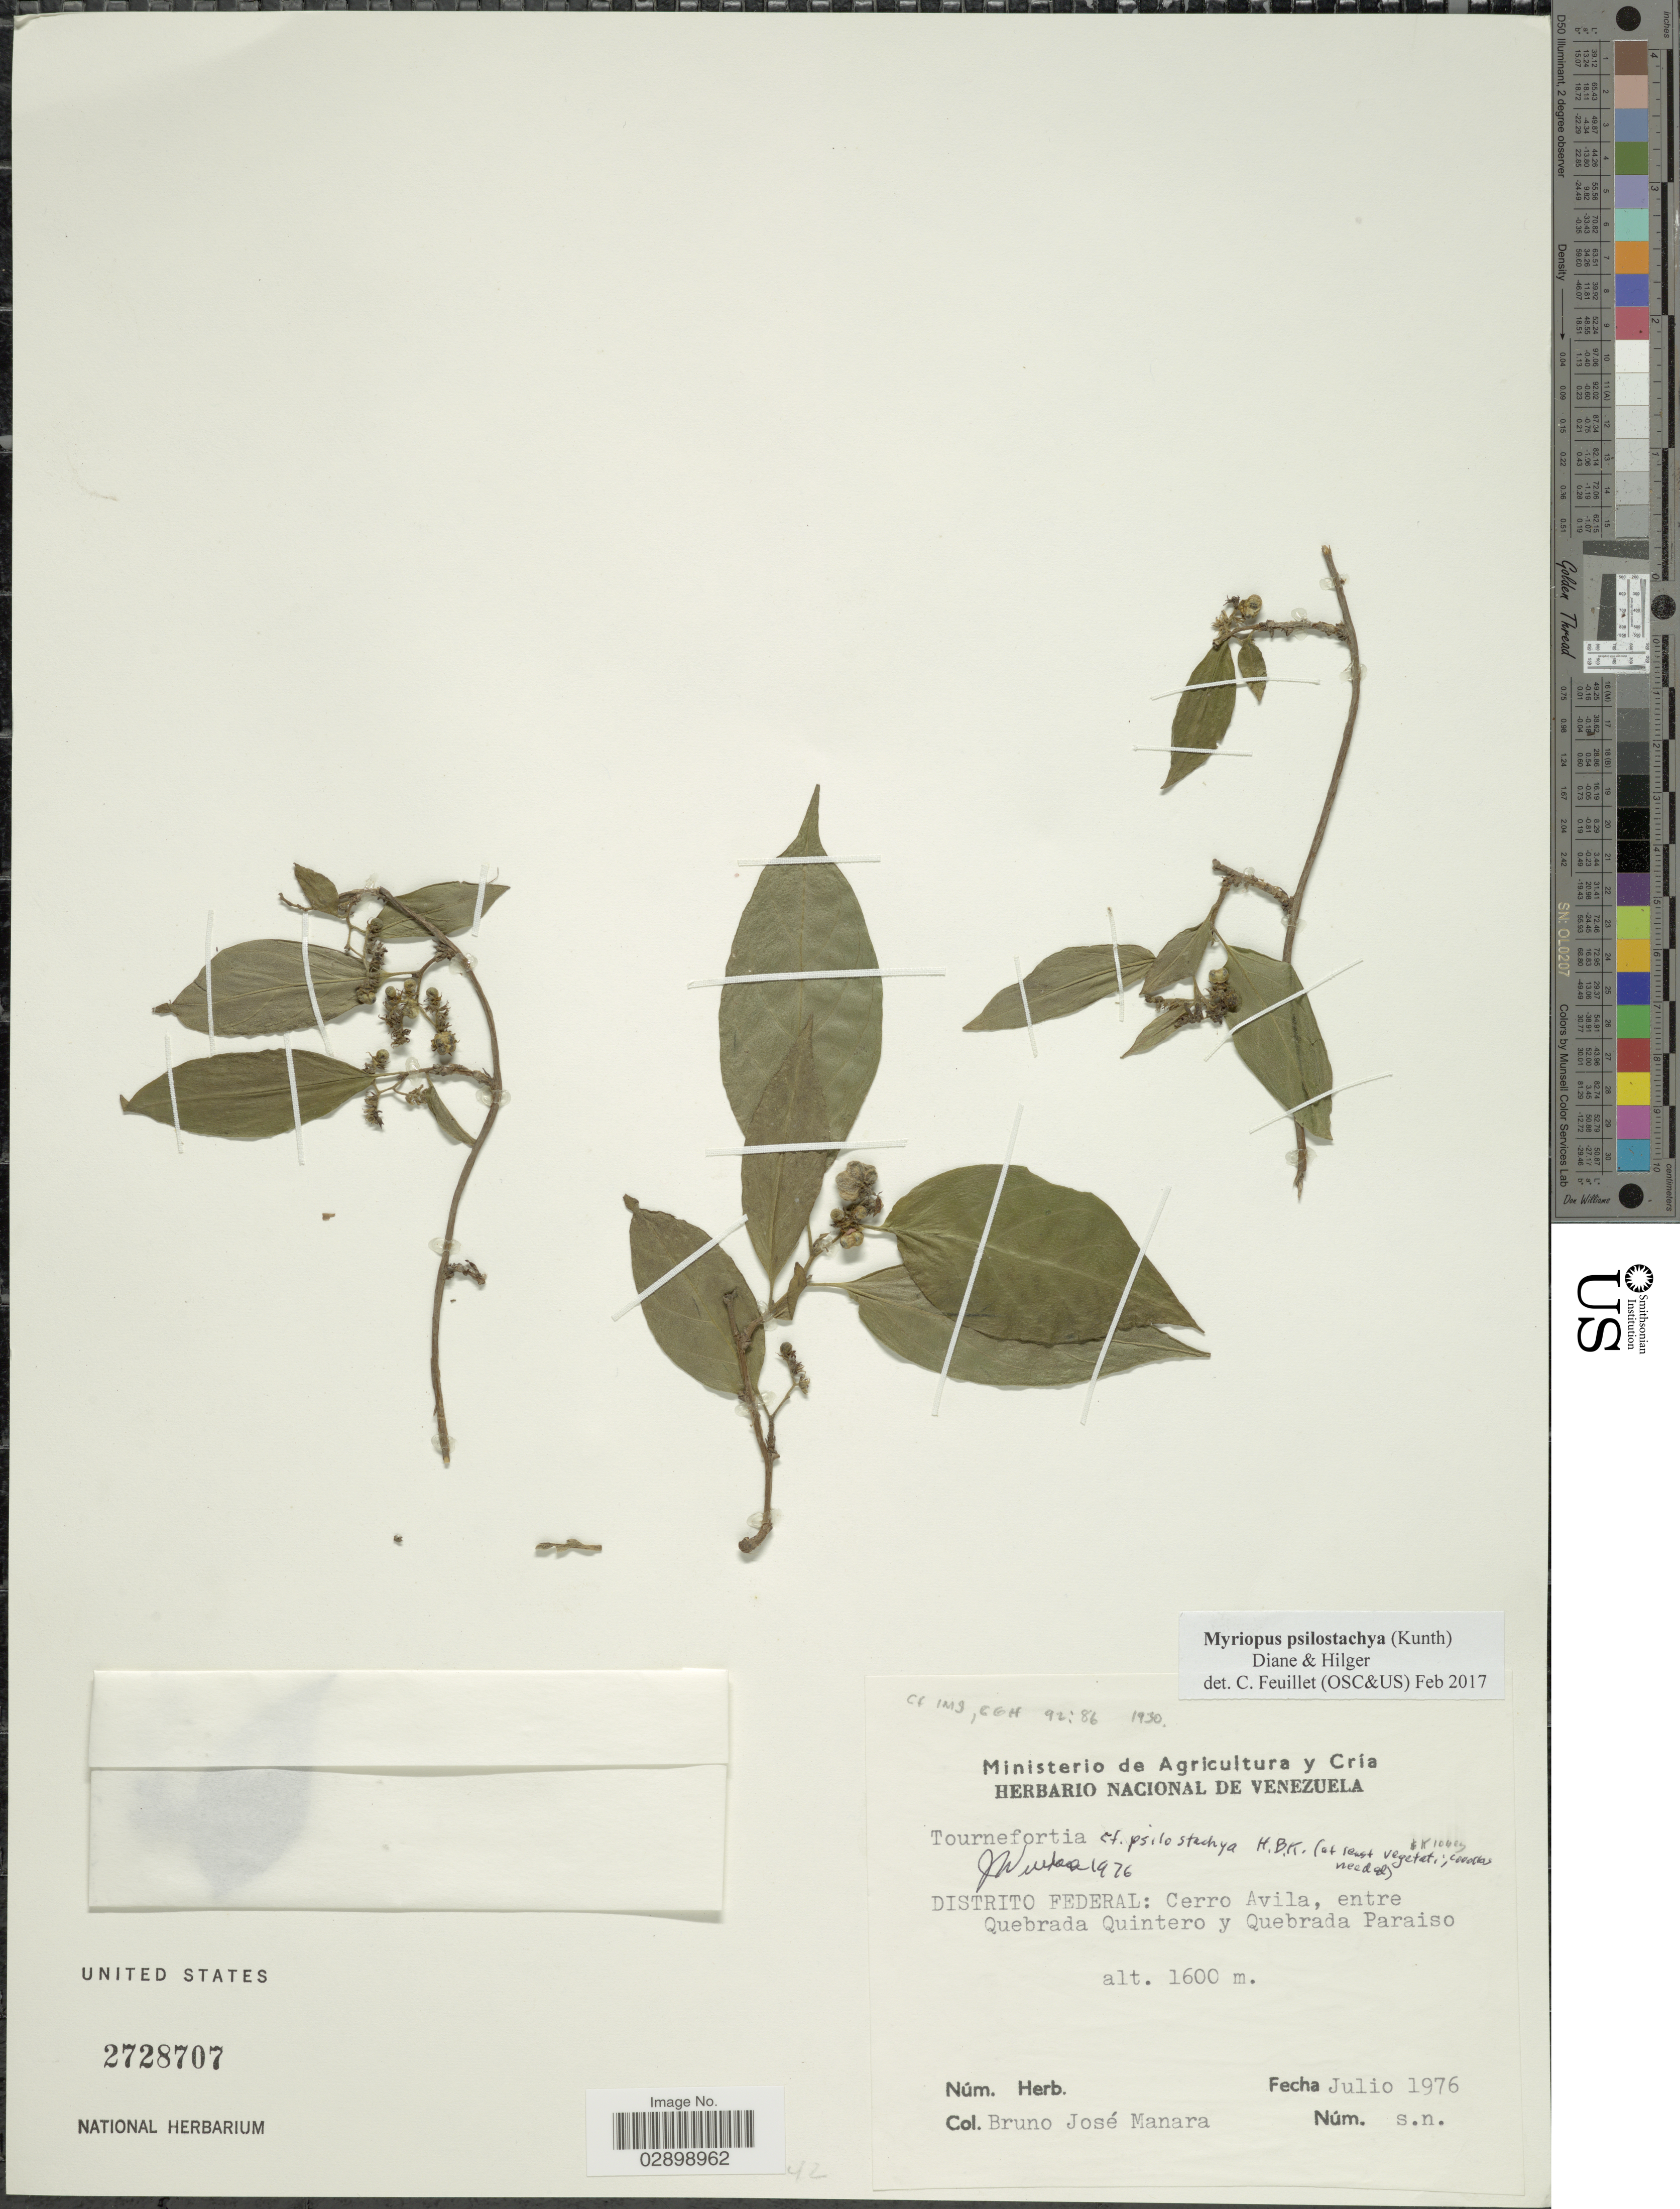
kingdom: Plantae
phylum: Tracheophyta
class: Magnoliopsida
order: Boraginales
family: Heliotropiaceae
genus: Myriopus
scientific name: Myriopus psilostachya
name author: (Kunth) Diane & Hilger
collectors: B. Manara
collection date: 1976-07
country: Venezuela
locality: Distrito Federal: Cerro Avila, entre Quebrada Quintero y Quebrada Paraiso.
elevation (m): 1600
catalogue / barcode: US 2728707